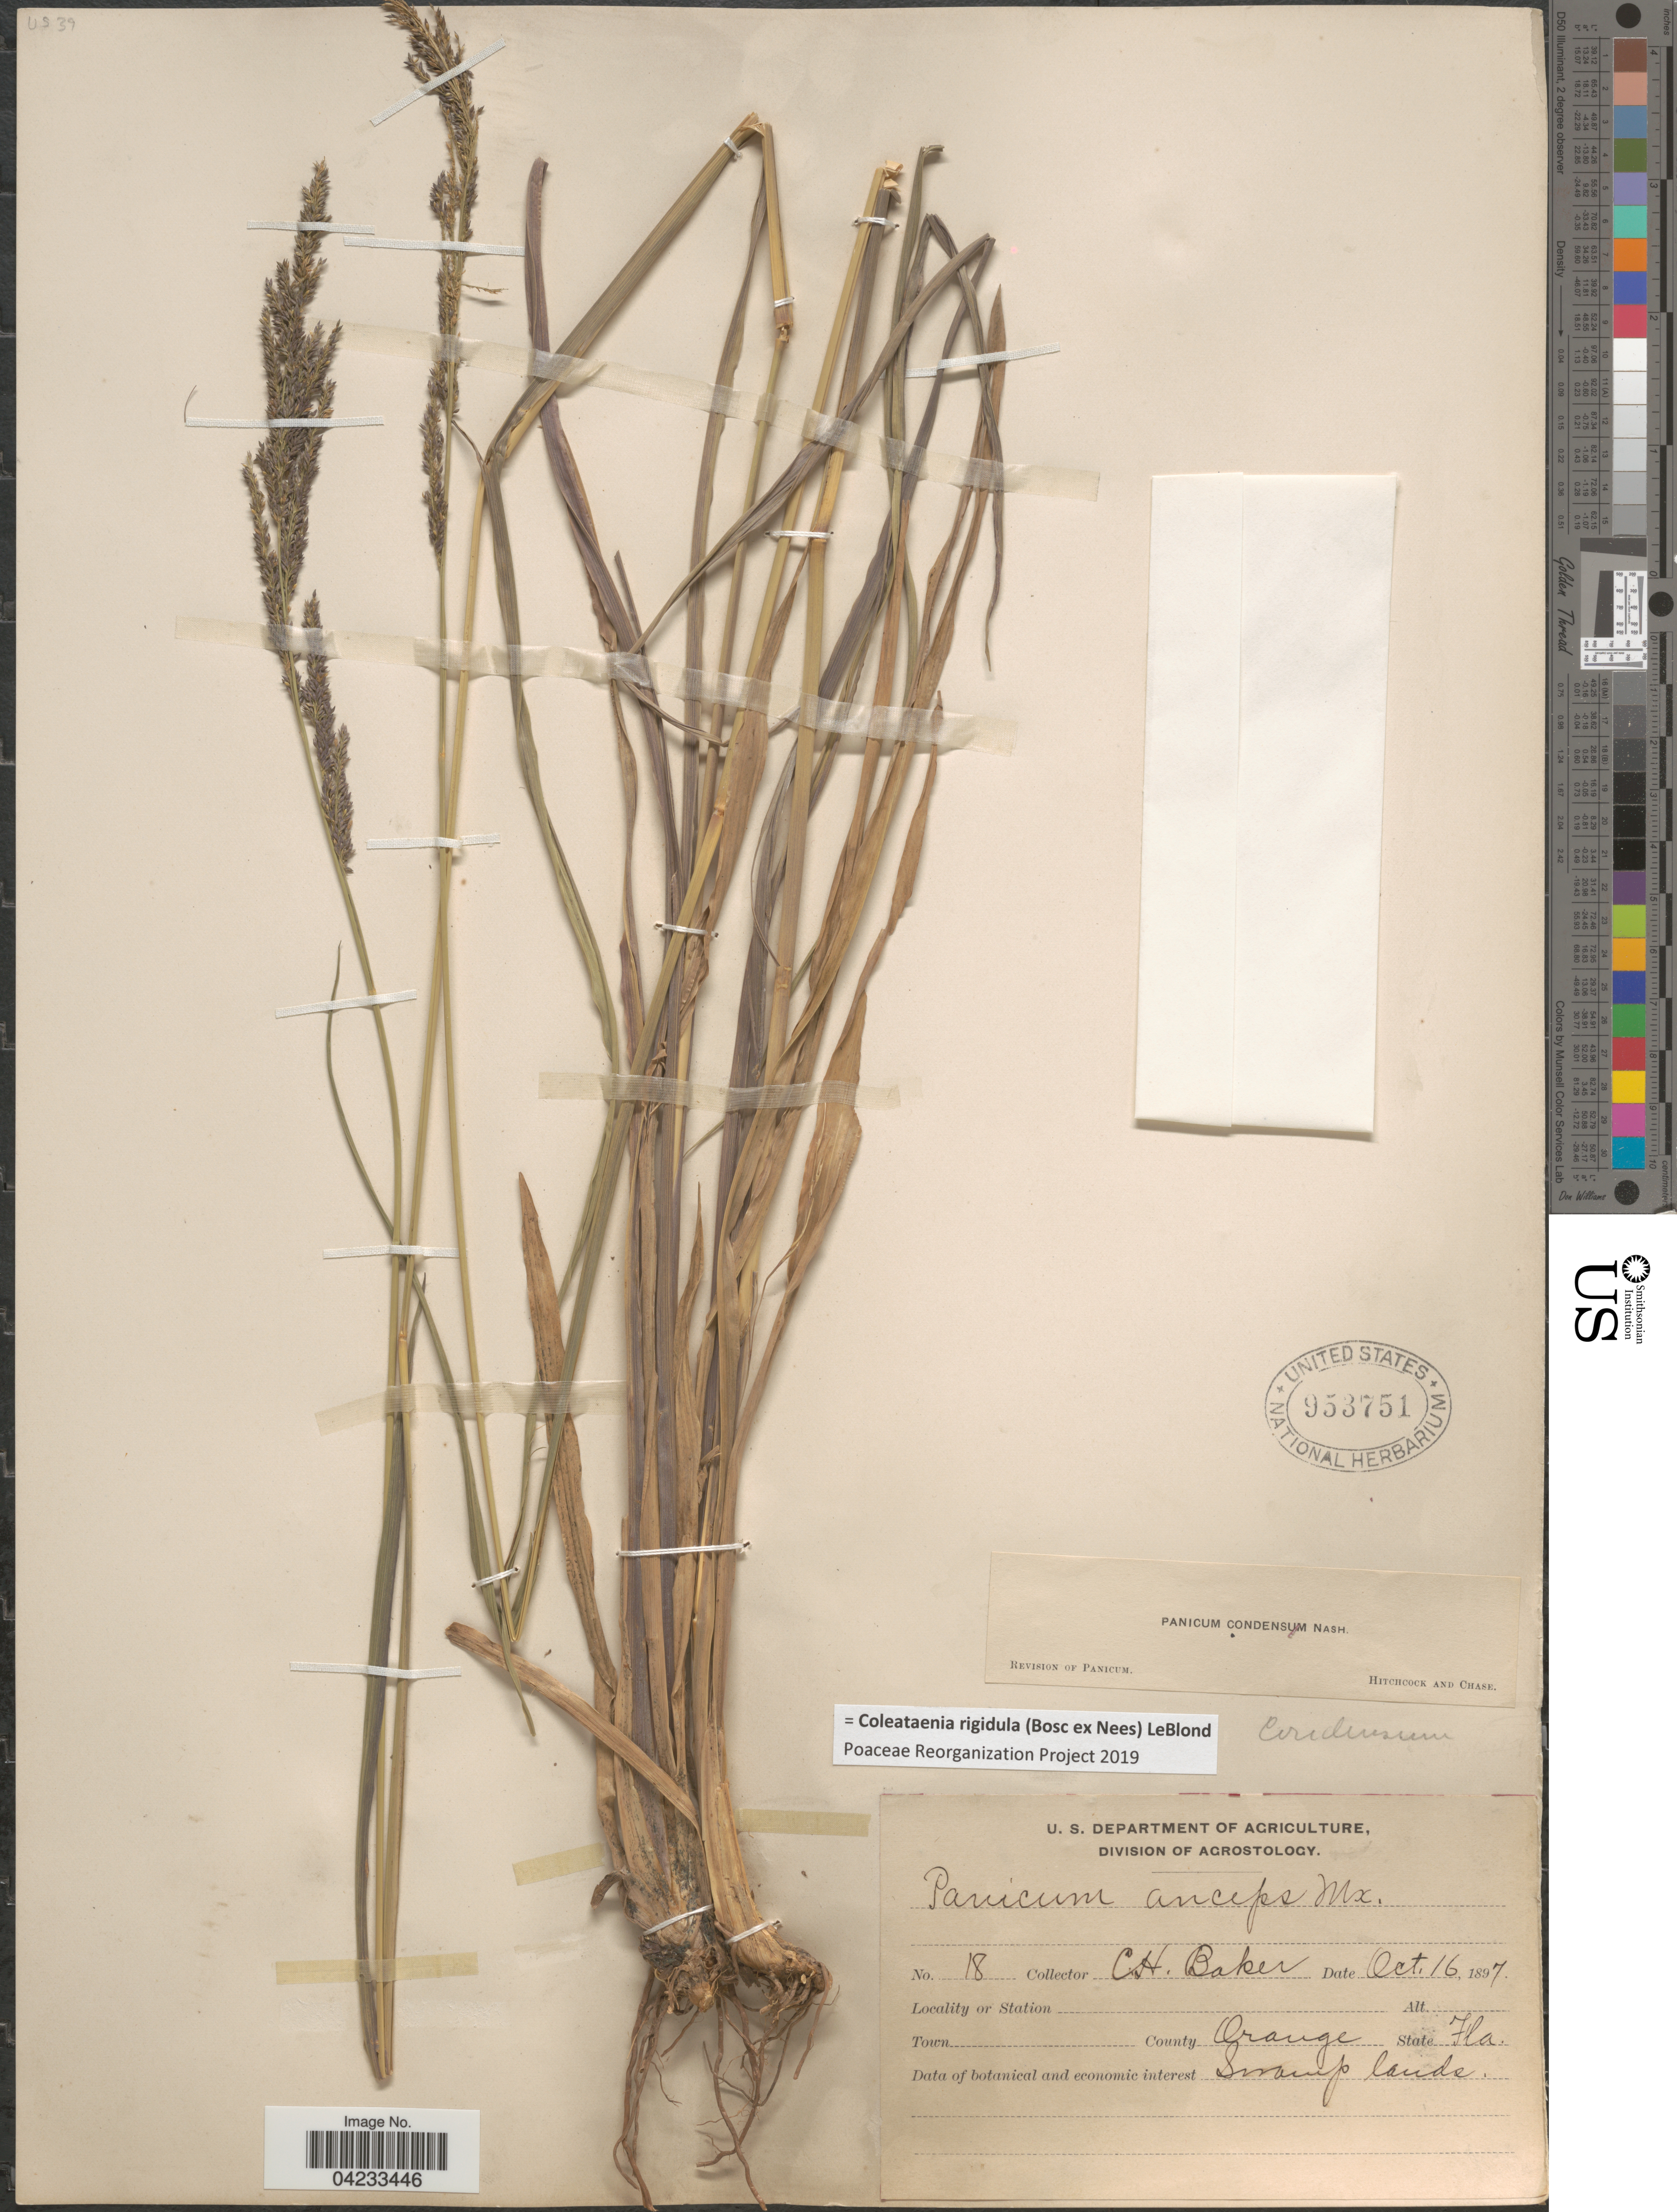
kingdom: Plantae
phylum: Tracheophyta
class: Liliopsida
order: Poales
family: Poaceae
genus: Coleataenia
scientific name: Coleataenia rigidula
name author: (Bosc ex Nees) LeBlond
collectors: C. H. Baker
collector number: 18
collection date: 1897-10-16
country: United States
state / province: Florida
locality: County Orange. Swamp lands.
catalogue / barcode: US 953751